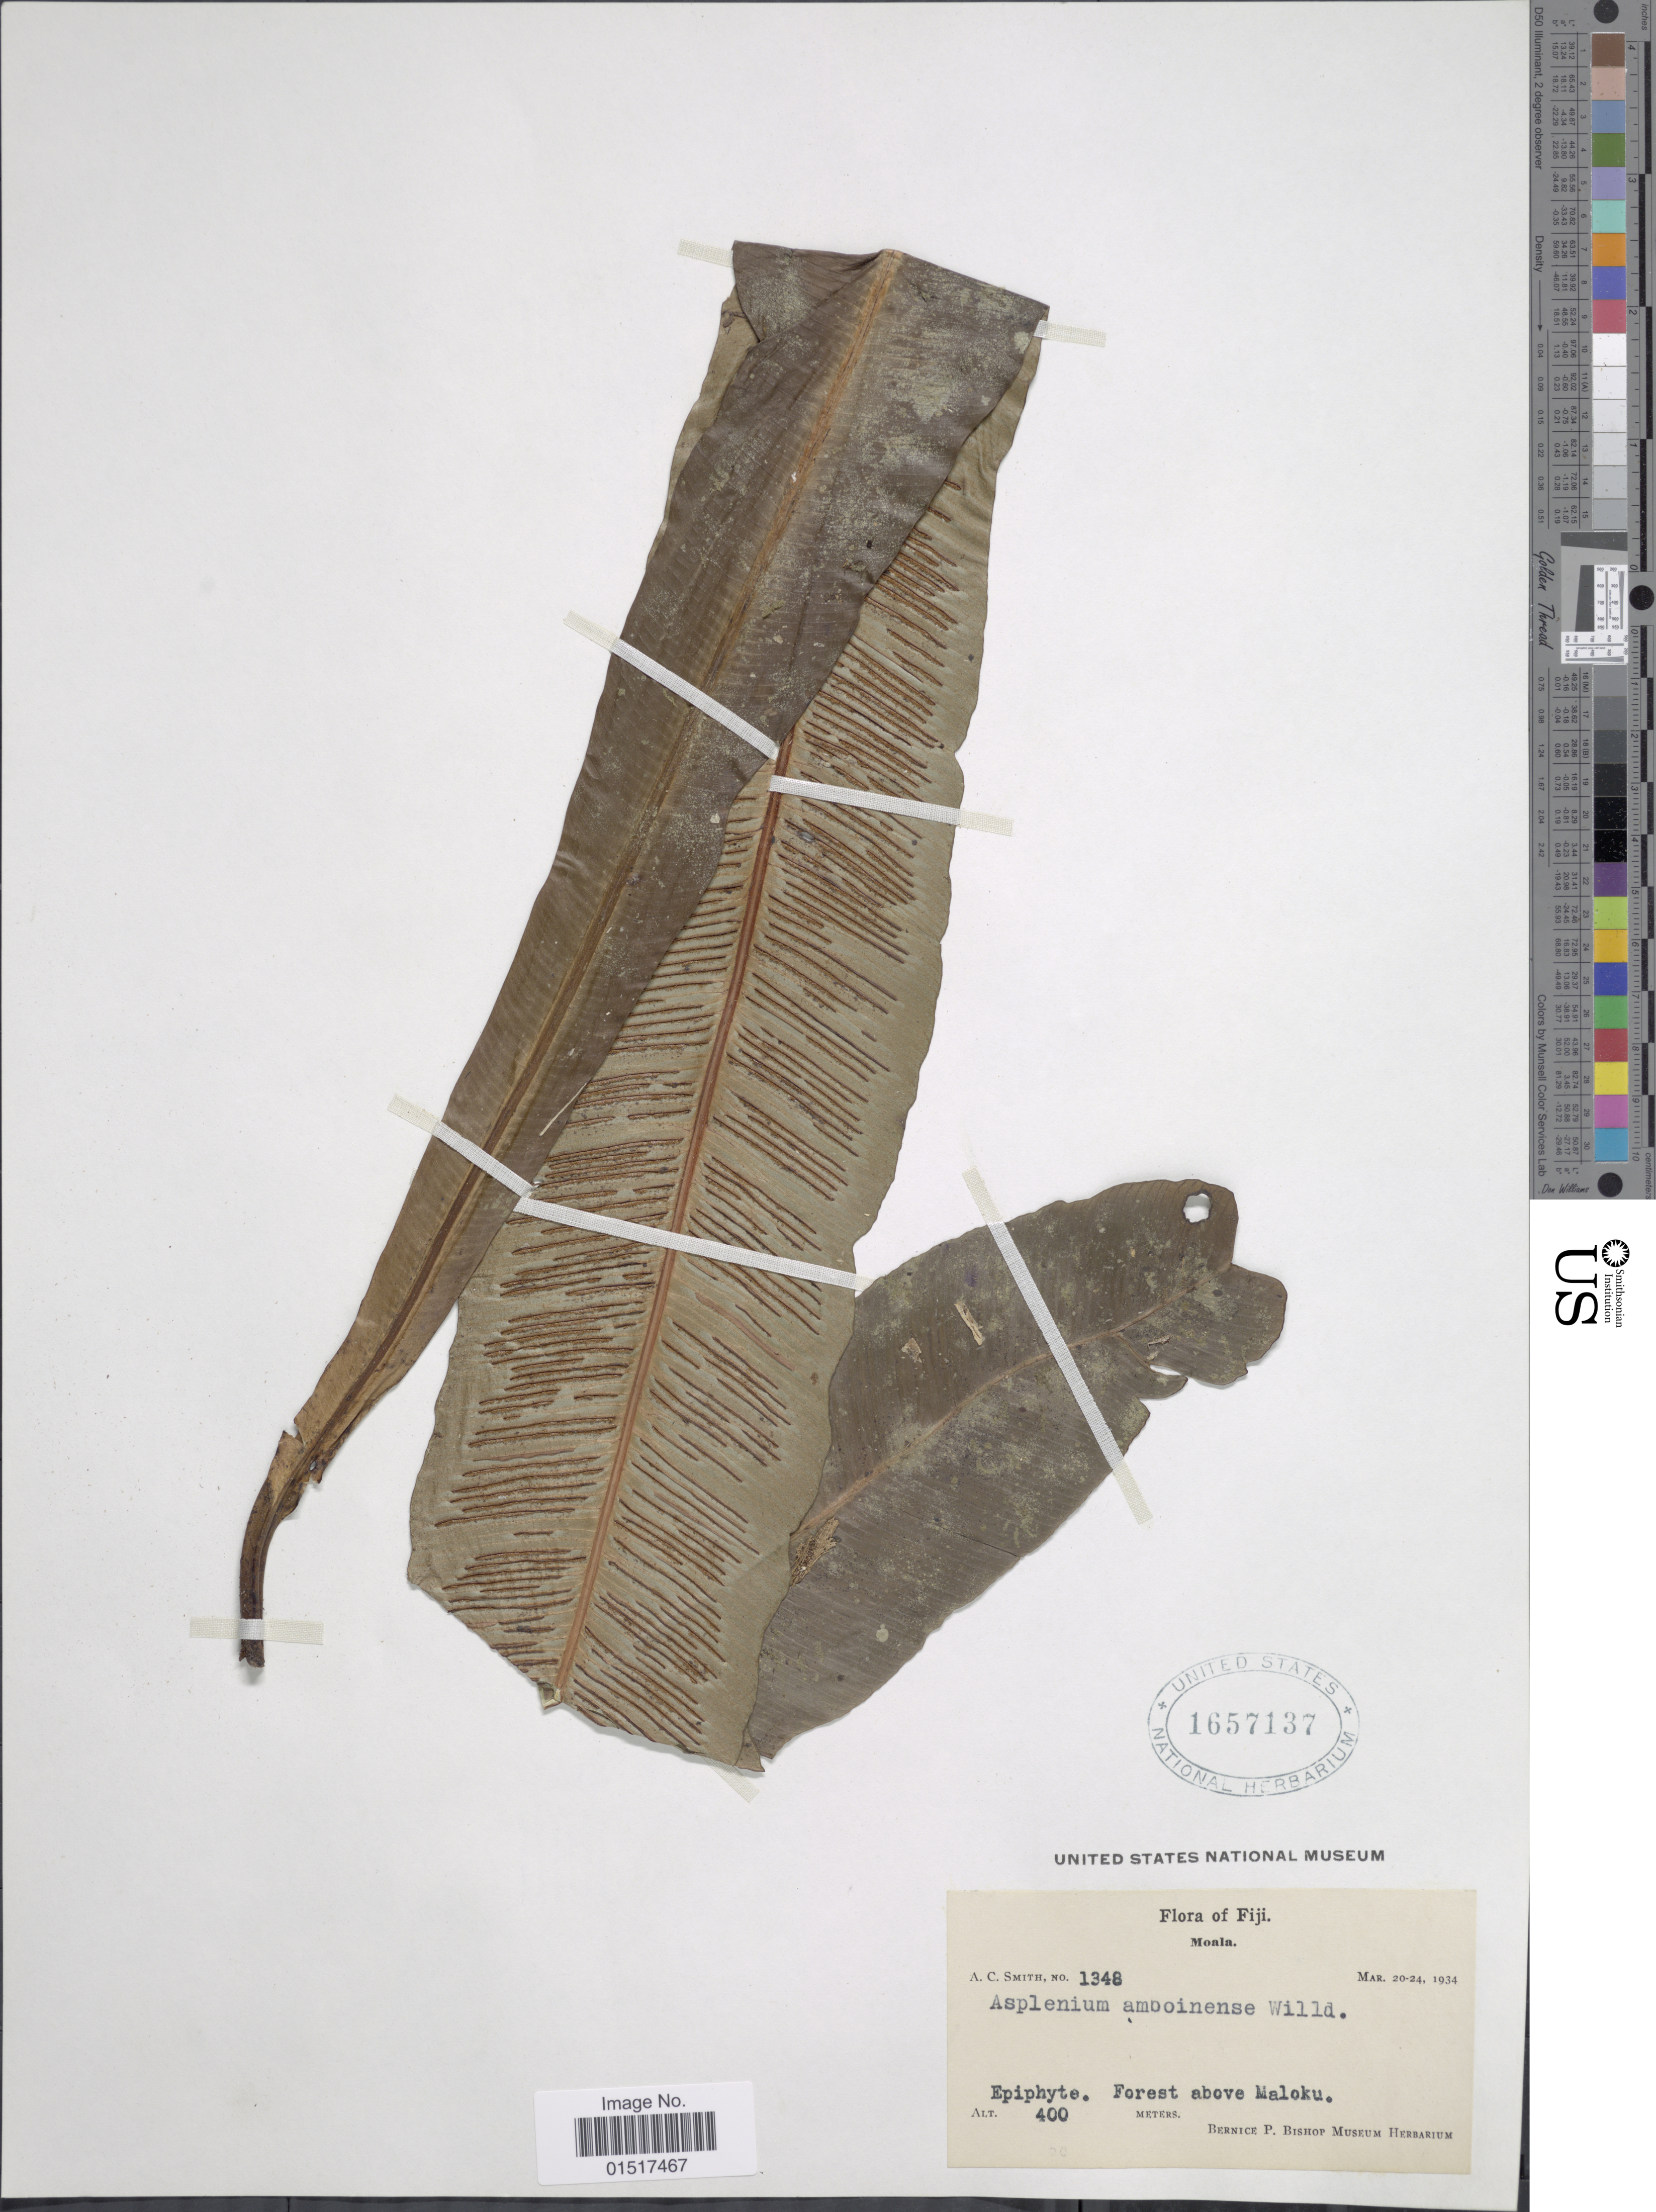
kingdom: Plantae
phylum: Tracheophyta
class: Polypodiopsida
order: Polypodiales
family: Aspleniaceae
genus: Asplenium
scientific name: Asplenium amboinense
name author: Willd.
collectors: A. C. Smith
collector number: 1348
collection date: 1934-03-20/1934-03-24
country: Fiji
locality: Moala. Forest above Maloku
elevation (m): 400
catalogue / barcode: US 1657137